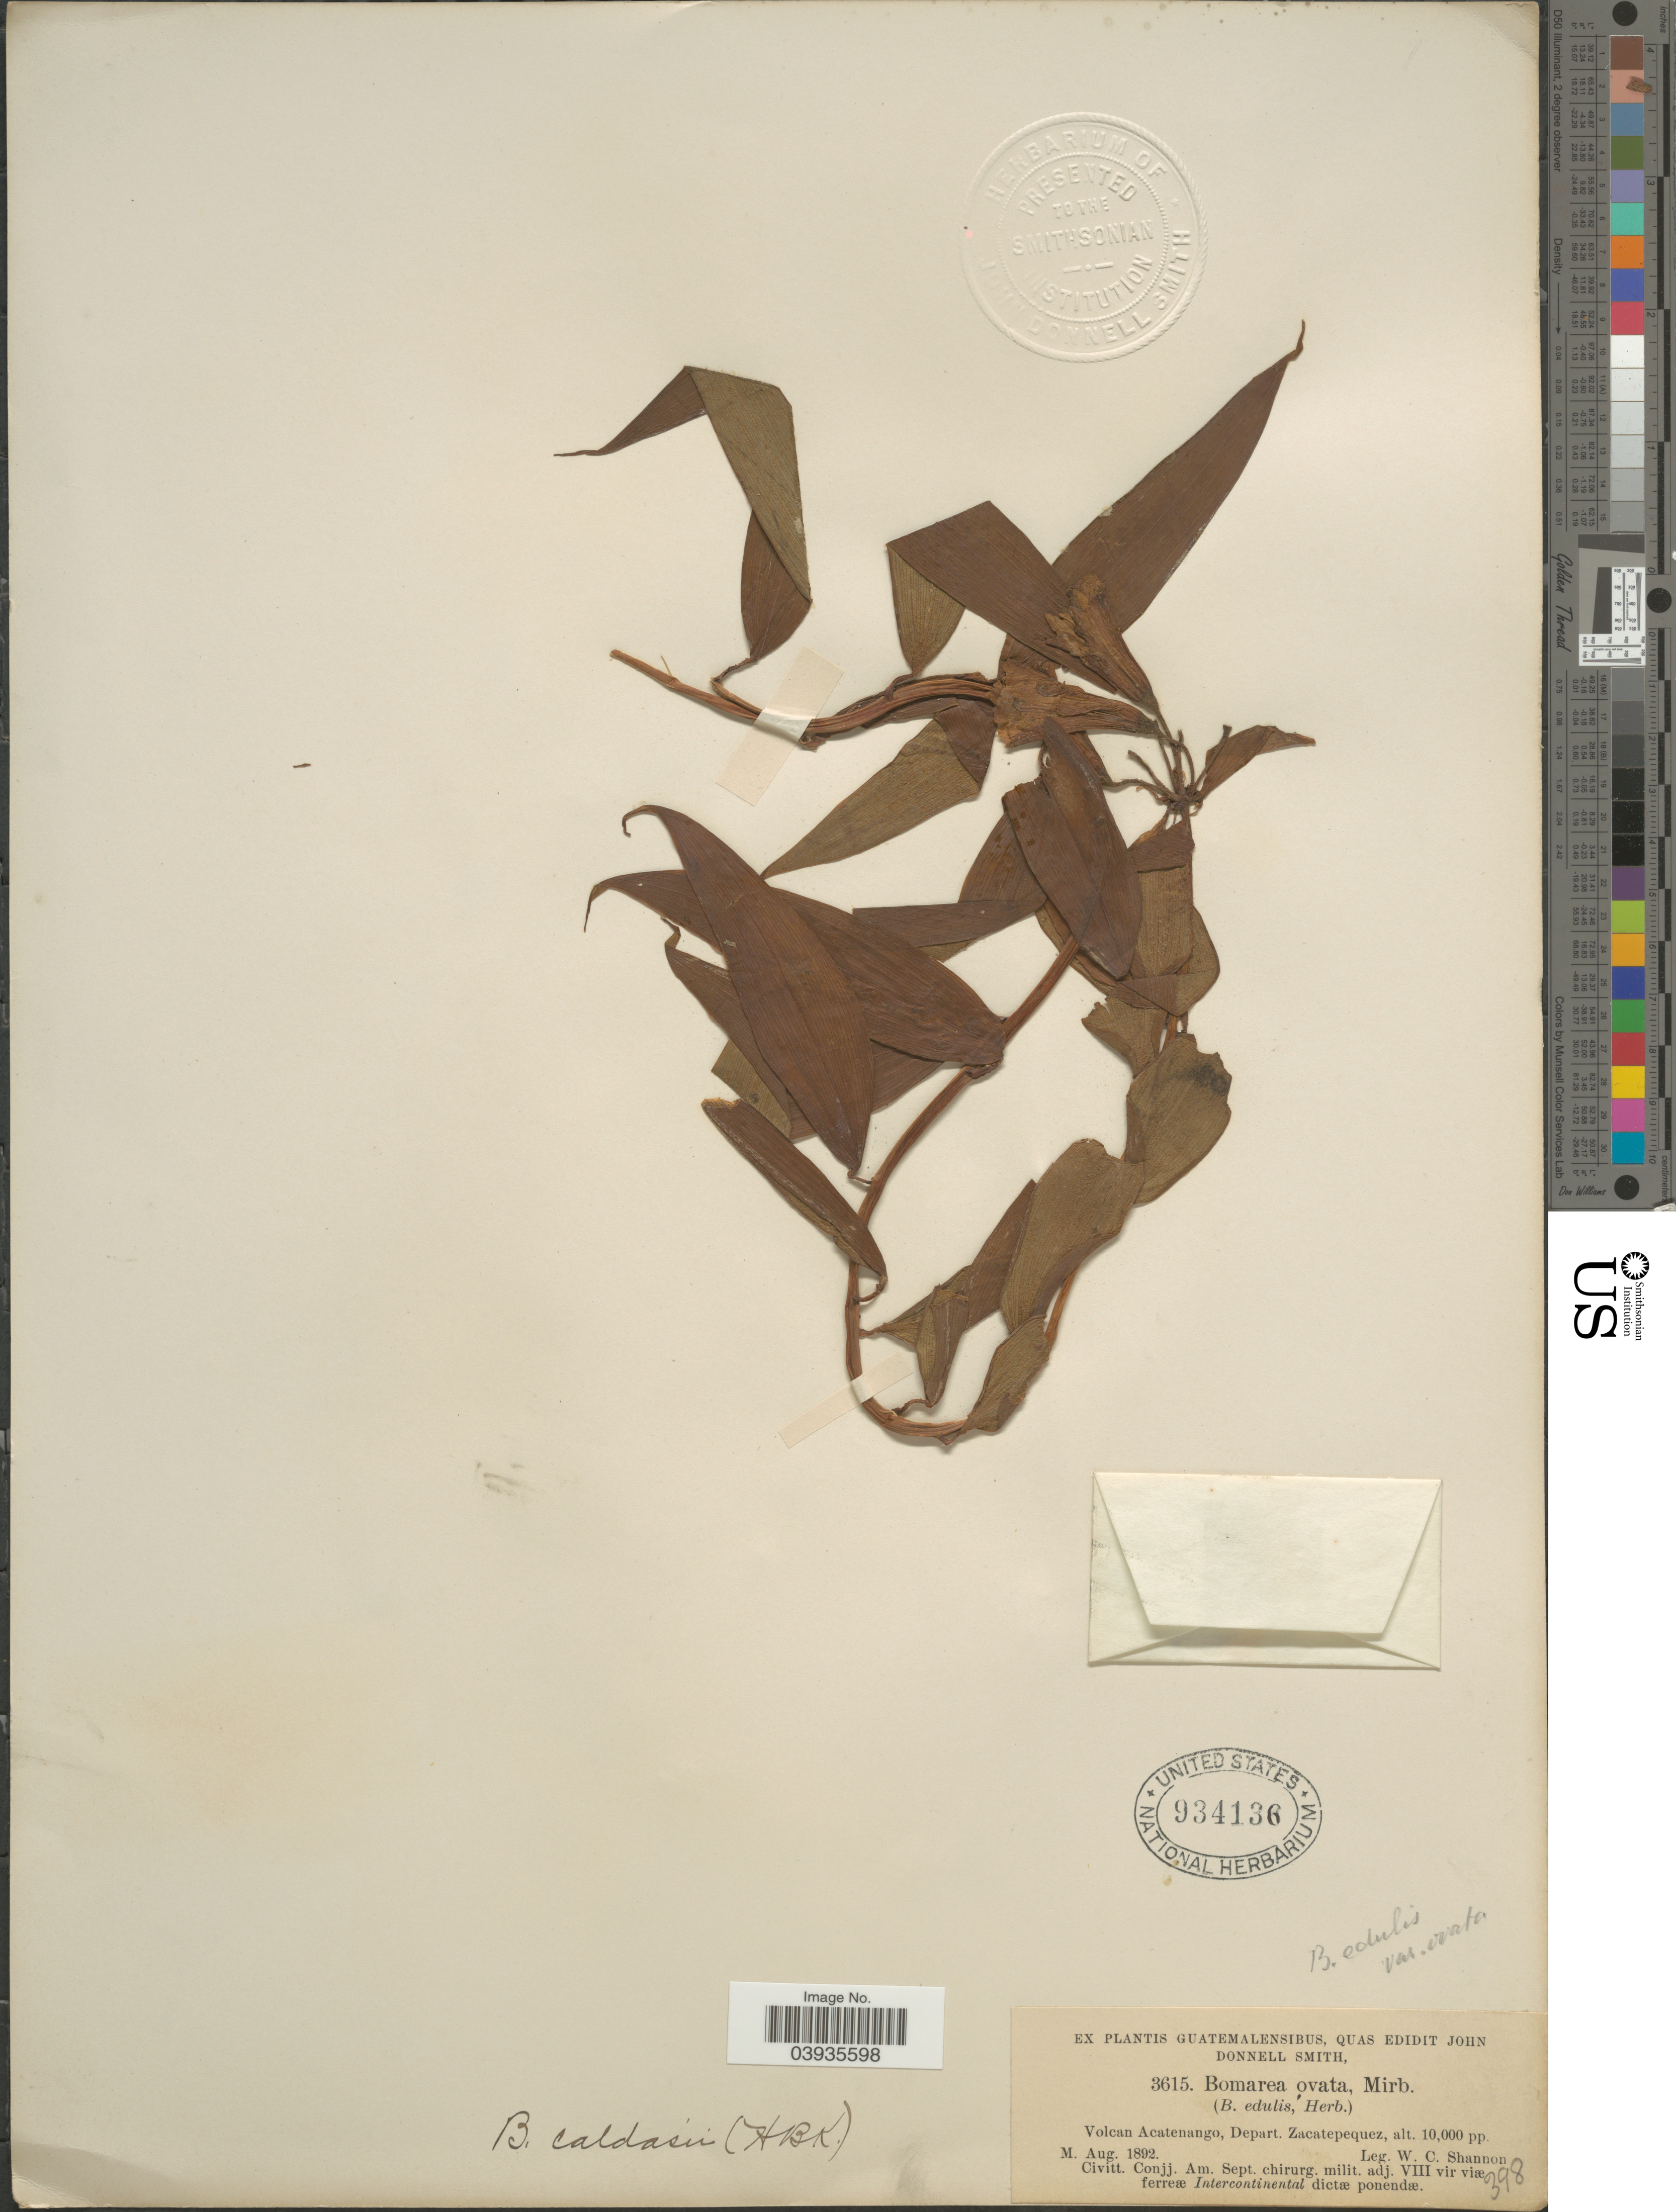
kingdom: Plantae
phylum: Tracheophyta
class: Liliopsida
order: Liliales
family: Alstroemeriaceae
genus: Bomarea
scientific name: Bomarea caldasii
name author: (Kunth) Asch. & Graebener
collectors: W. C. Shannon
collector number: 3615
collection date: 1892-08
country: Guatemala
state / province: Sacatepequez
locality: Volcan Acatenango, Depart. Zacatepequez.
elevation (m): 3048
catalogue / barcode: US 934136